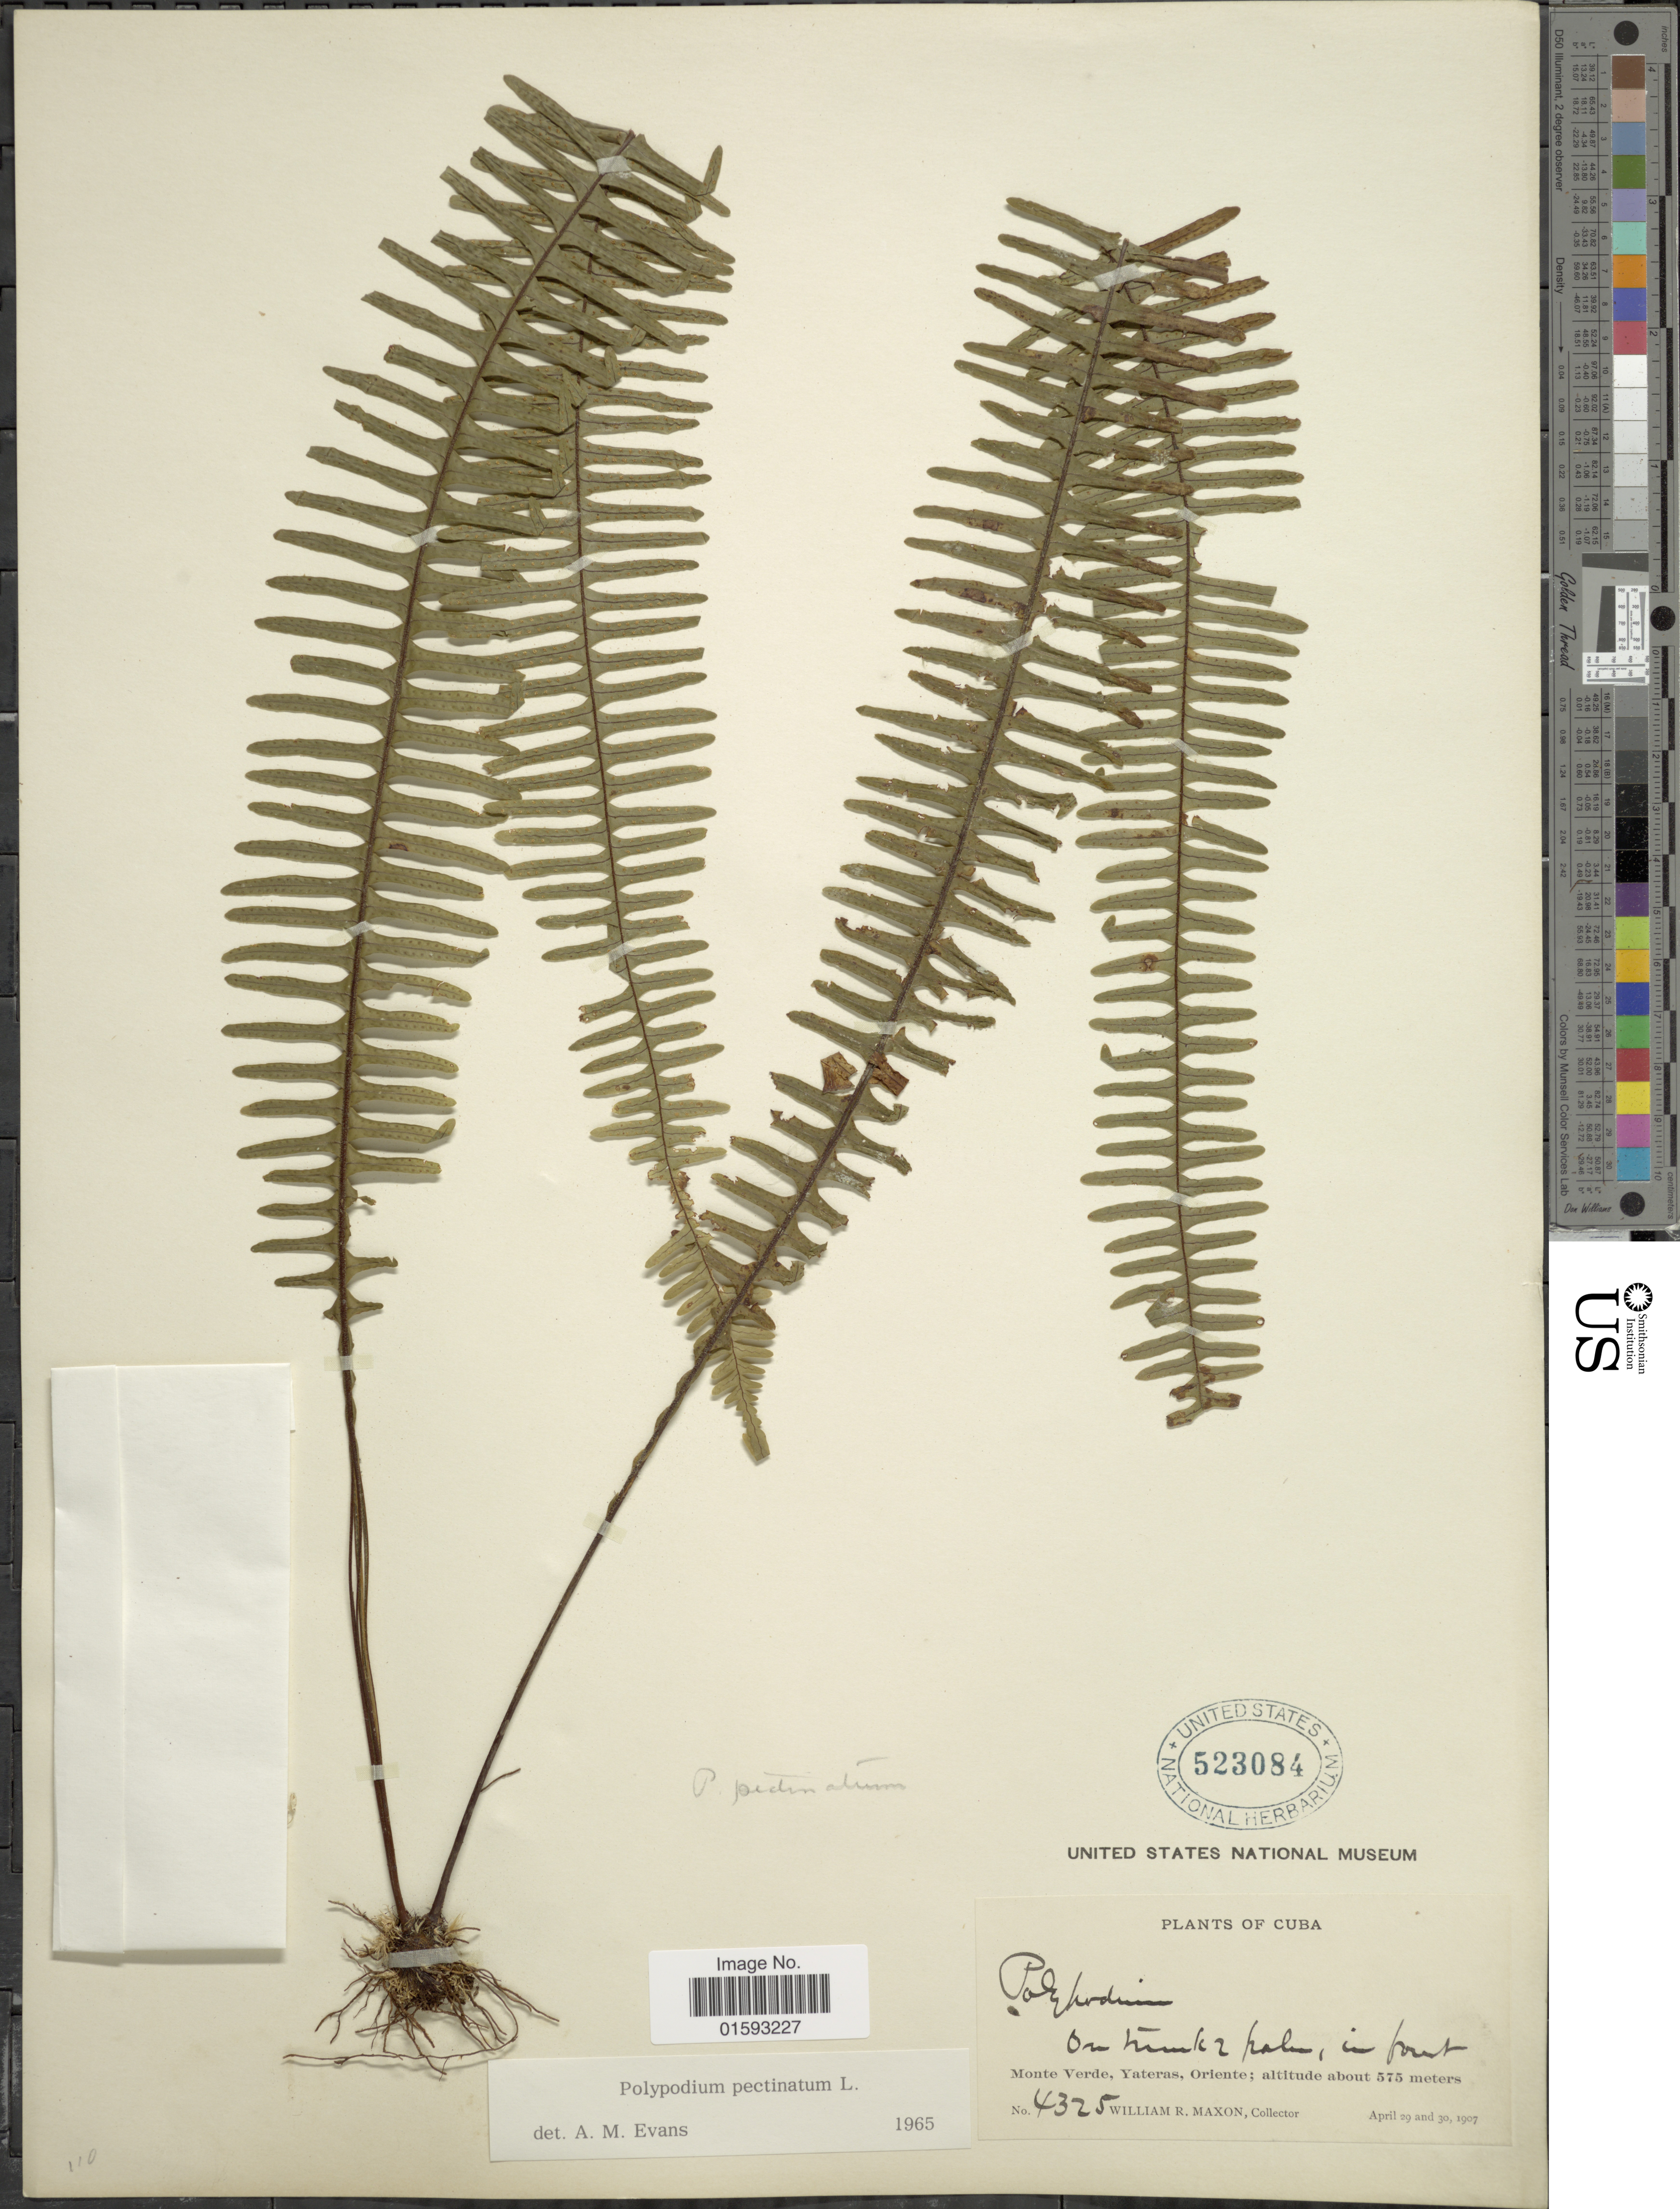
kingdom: Plantae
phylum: Tracheophyta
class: Polypodiopsida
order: Polypodiales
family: Polypodiaceae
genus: Pecluma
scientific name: Pecluma pectinata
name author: (L.) M.G. Price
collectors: W. R. Maxon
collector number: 4325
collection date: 1907-04-29/1907-04-30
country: Cuba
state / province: Oriente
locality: Monte verde, Yateras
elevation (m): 575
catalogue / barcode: US 523084